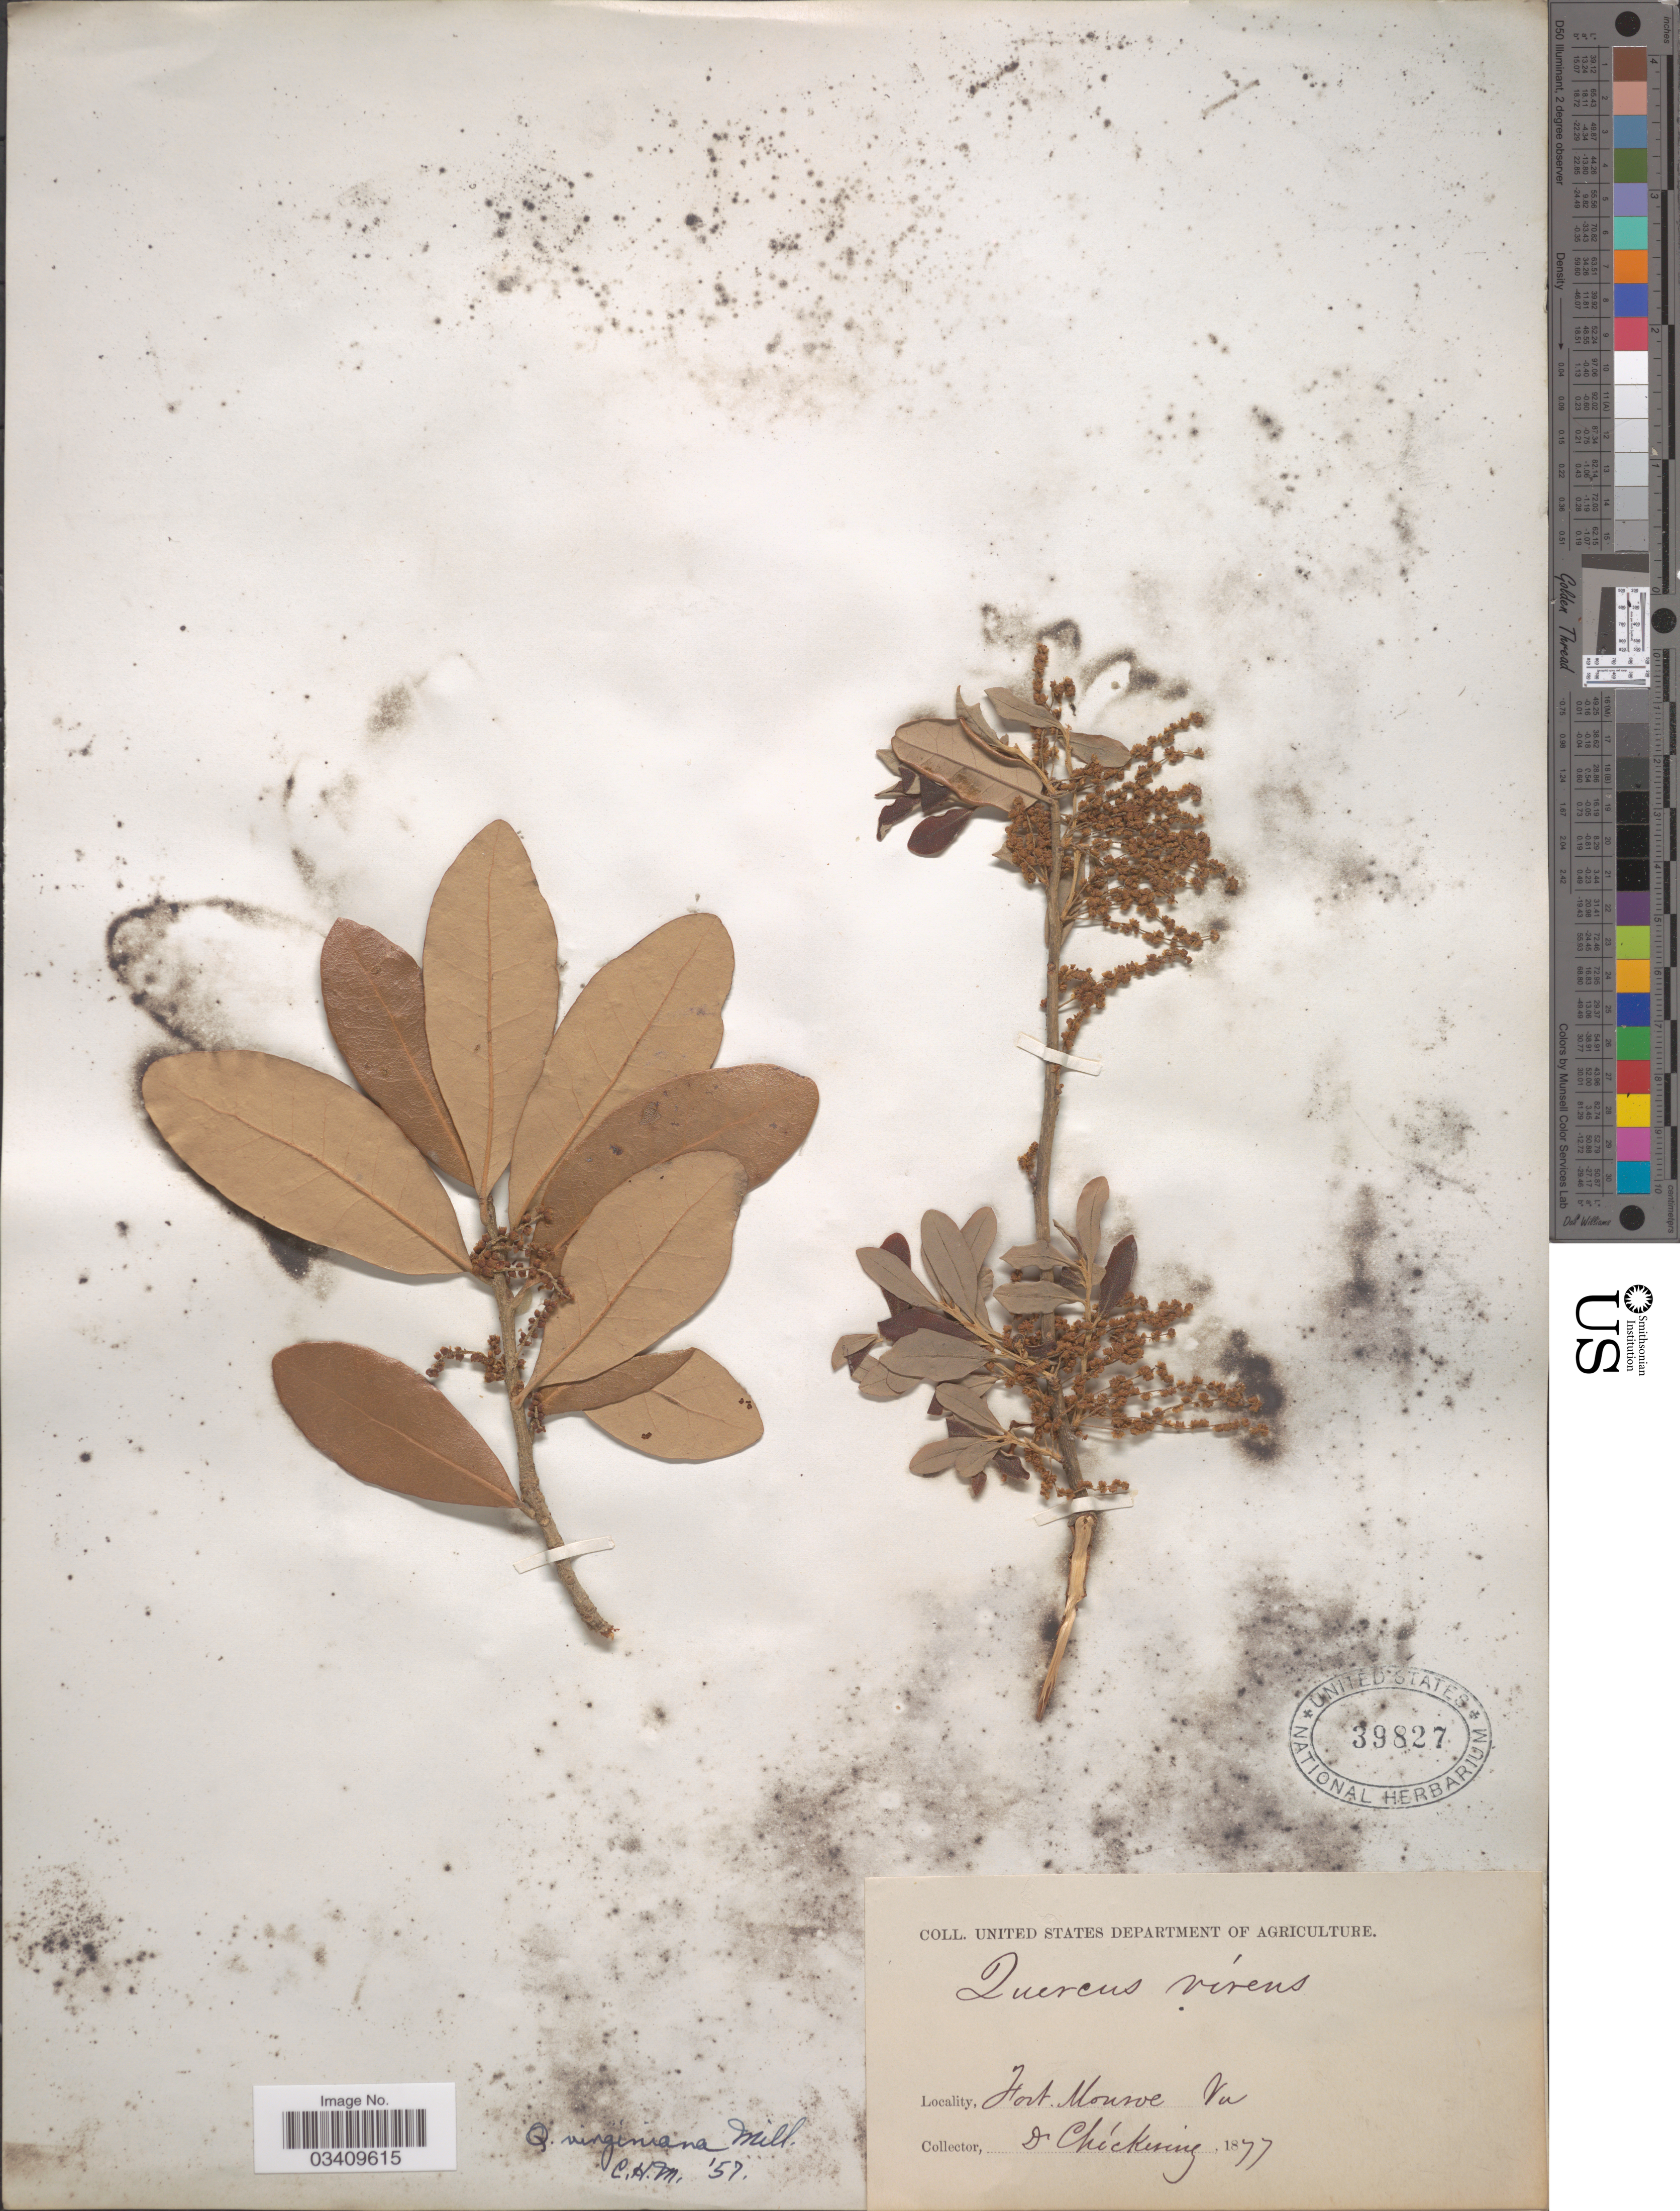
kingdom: Plantae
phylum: Tracheophyta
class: Magnoliopsida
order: Fagales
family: Fagaceae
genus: Quercus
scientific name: Quercus virginiana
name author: Mill.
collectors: Chickering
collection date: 1877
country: United States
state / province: Virginia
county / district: City of Hampton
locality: Fort Monroe.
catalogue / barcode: US 39827